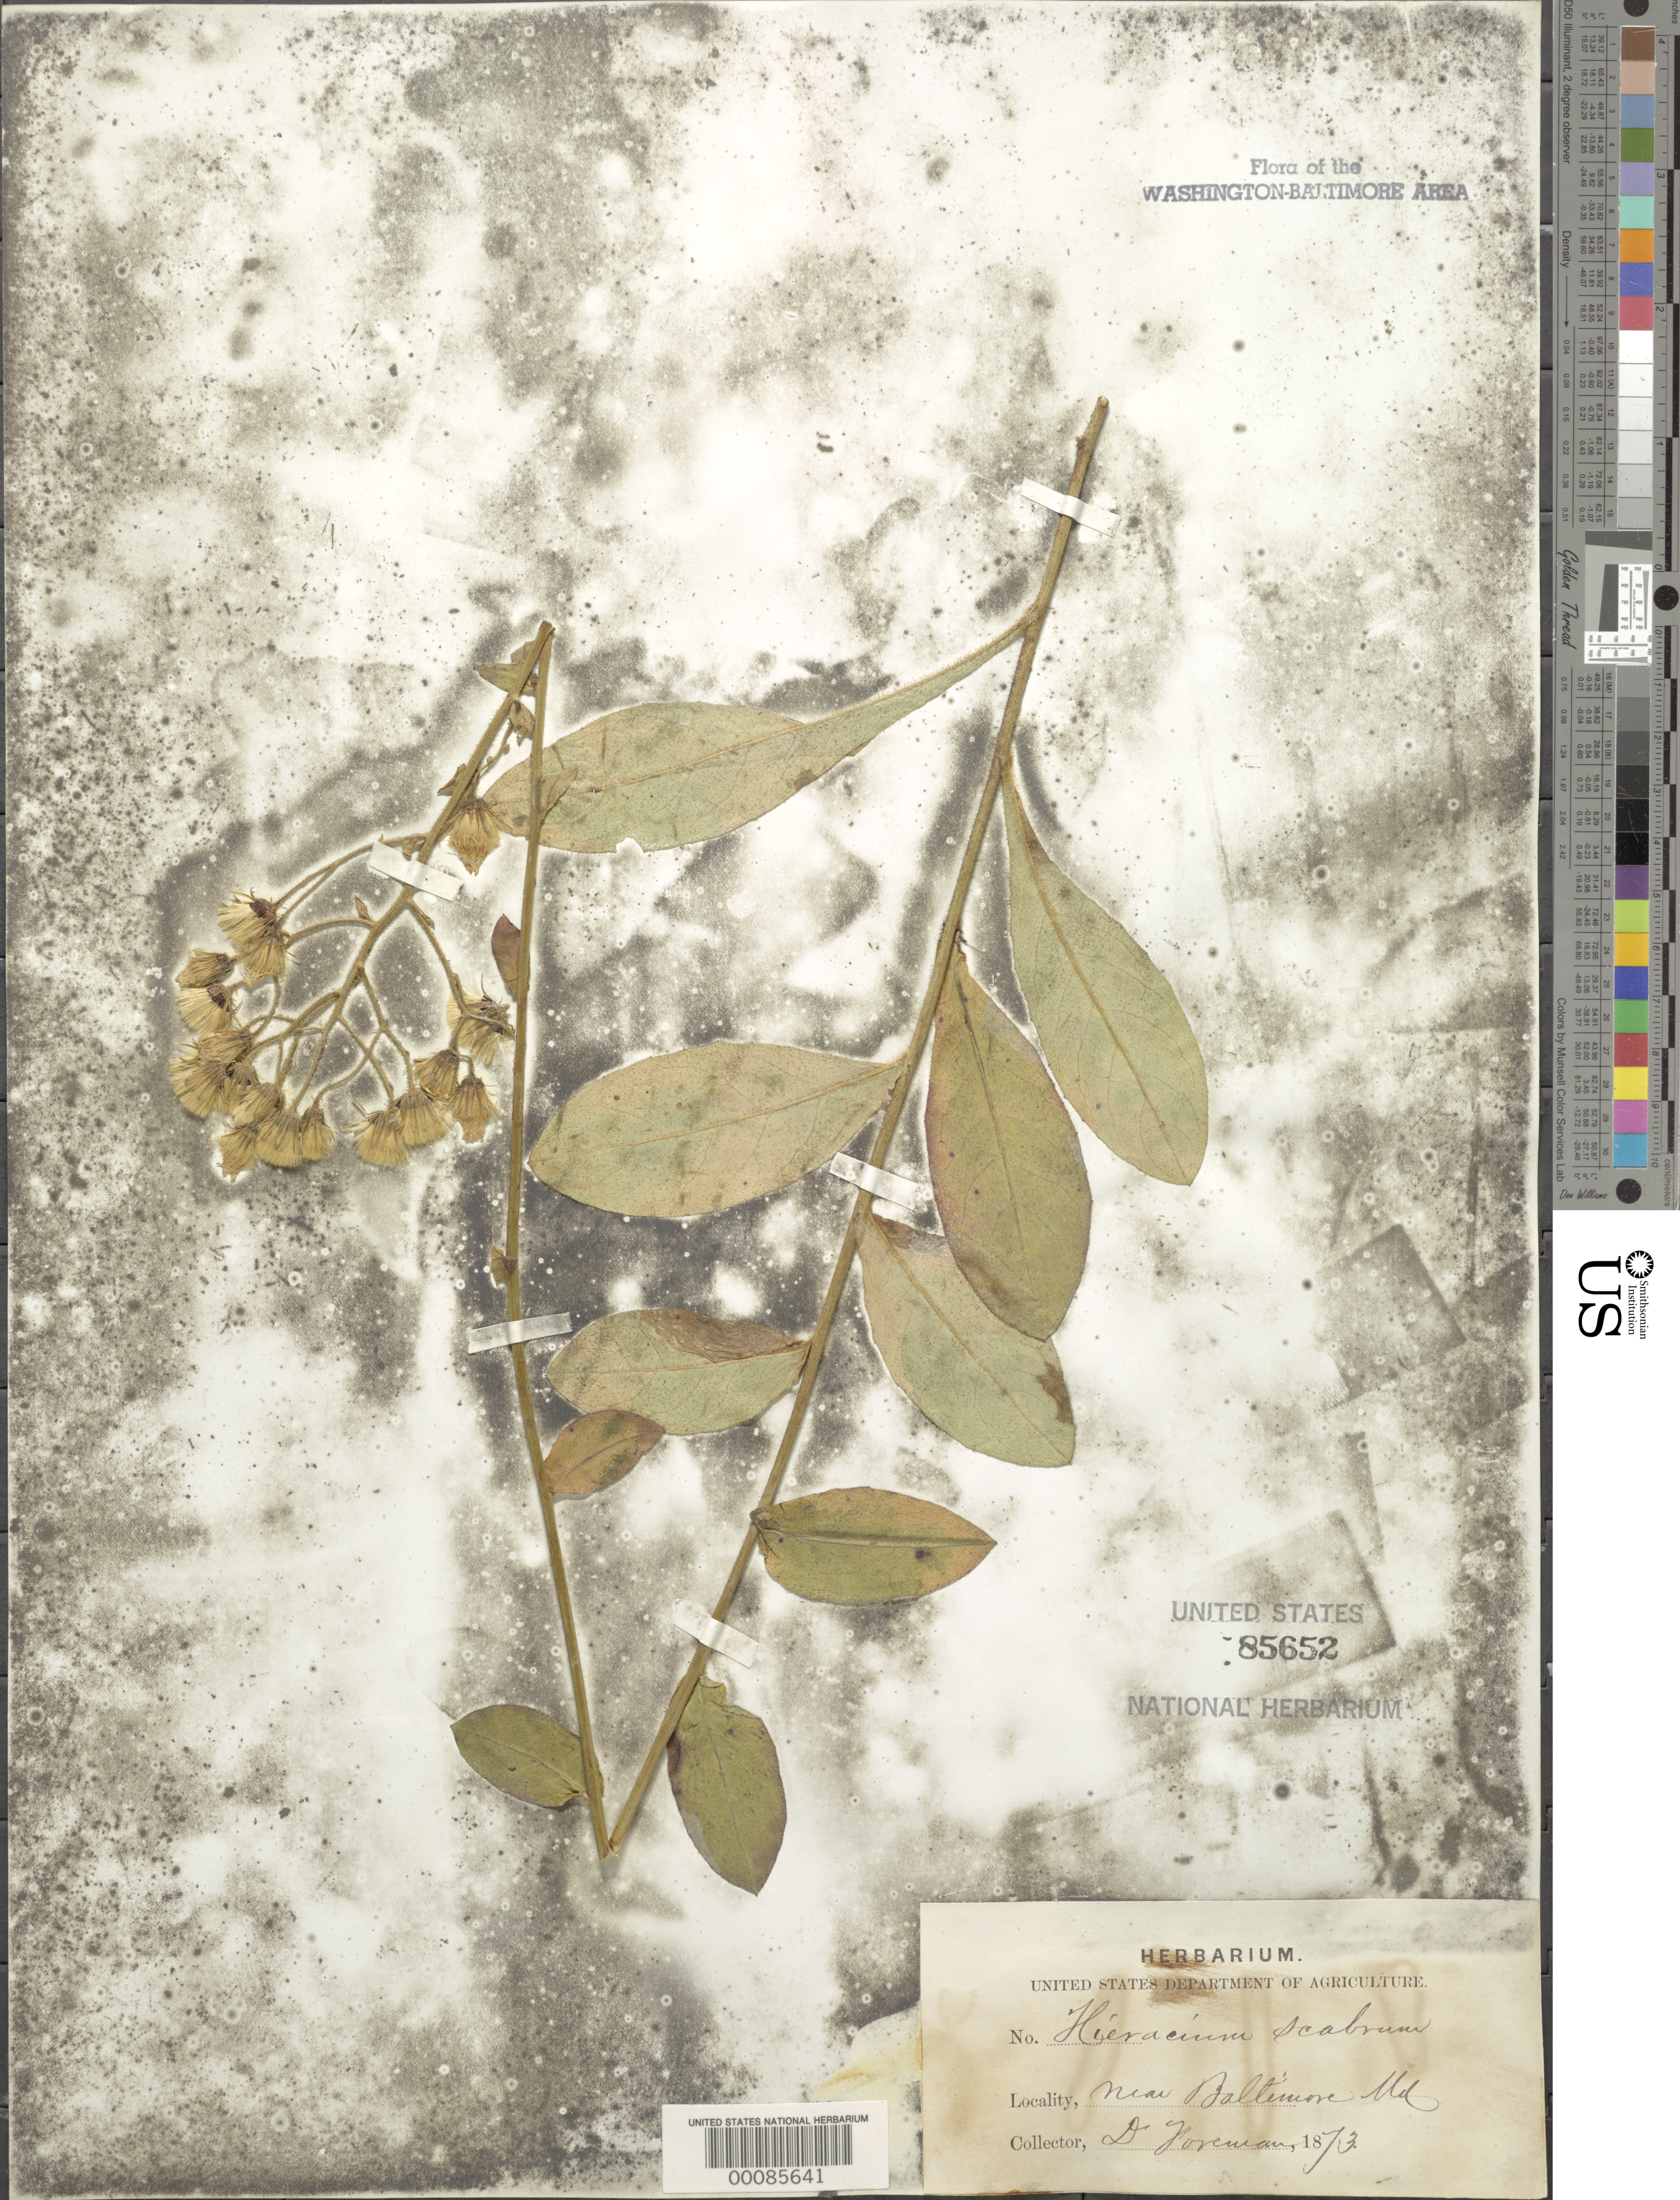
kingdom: Plantae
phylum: Tracheophyta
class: Magnoliopsida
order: Asterales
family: Asteraceae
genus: Pilosella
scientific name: Pilosella verruculata subsp. verruculata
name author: (Link) Soják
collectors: D. Foreman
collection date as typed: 1873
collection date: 1873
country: United States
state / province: Maryland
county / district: City of Baltimore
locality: Baltimore vicinity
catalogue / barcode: US 85652